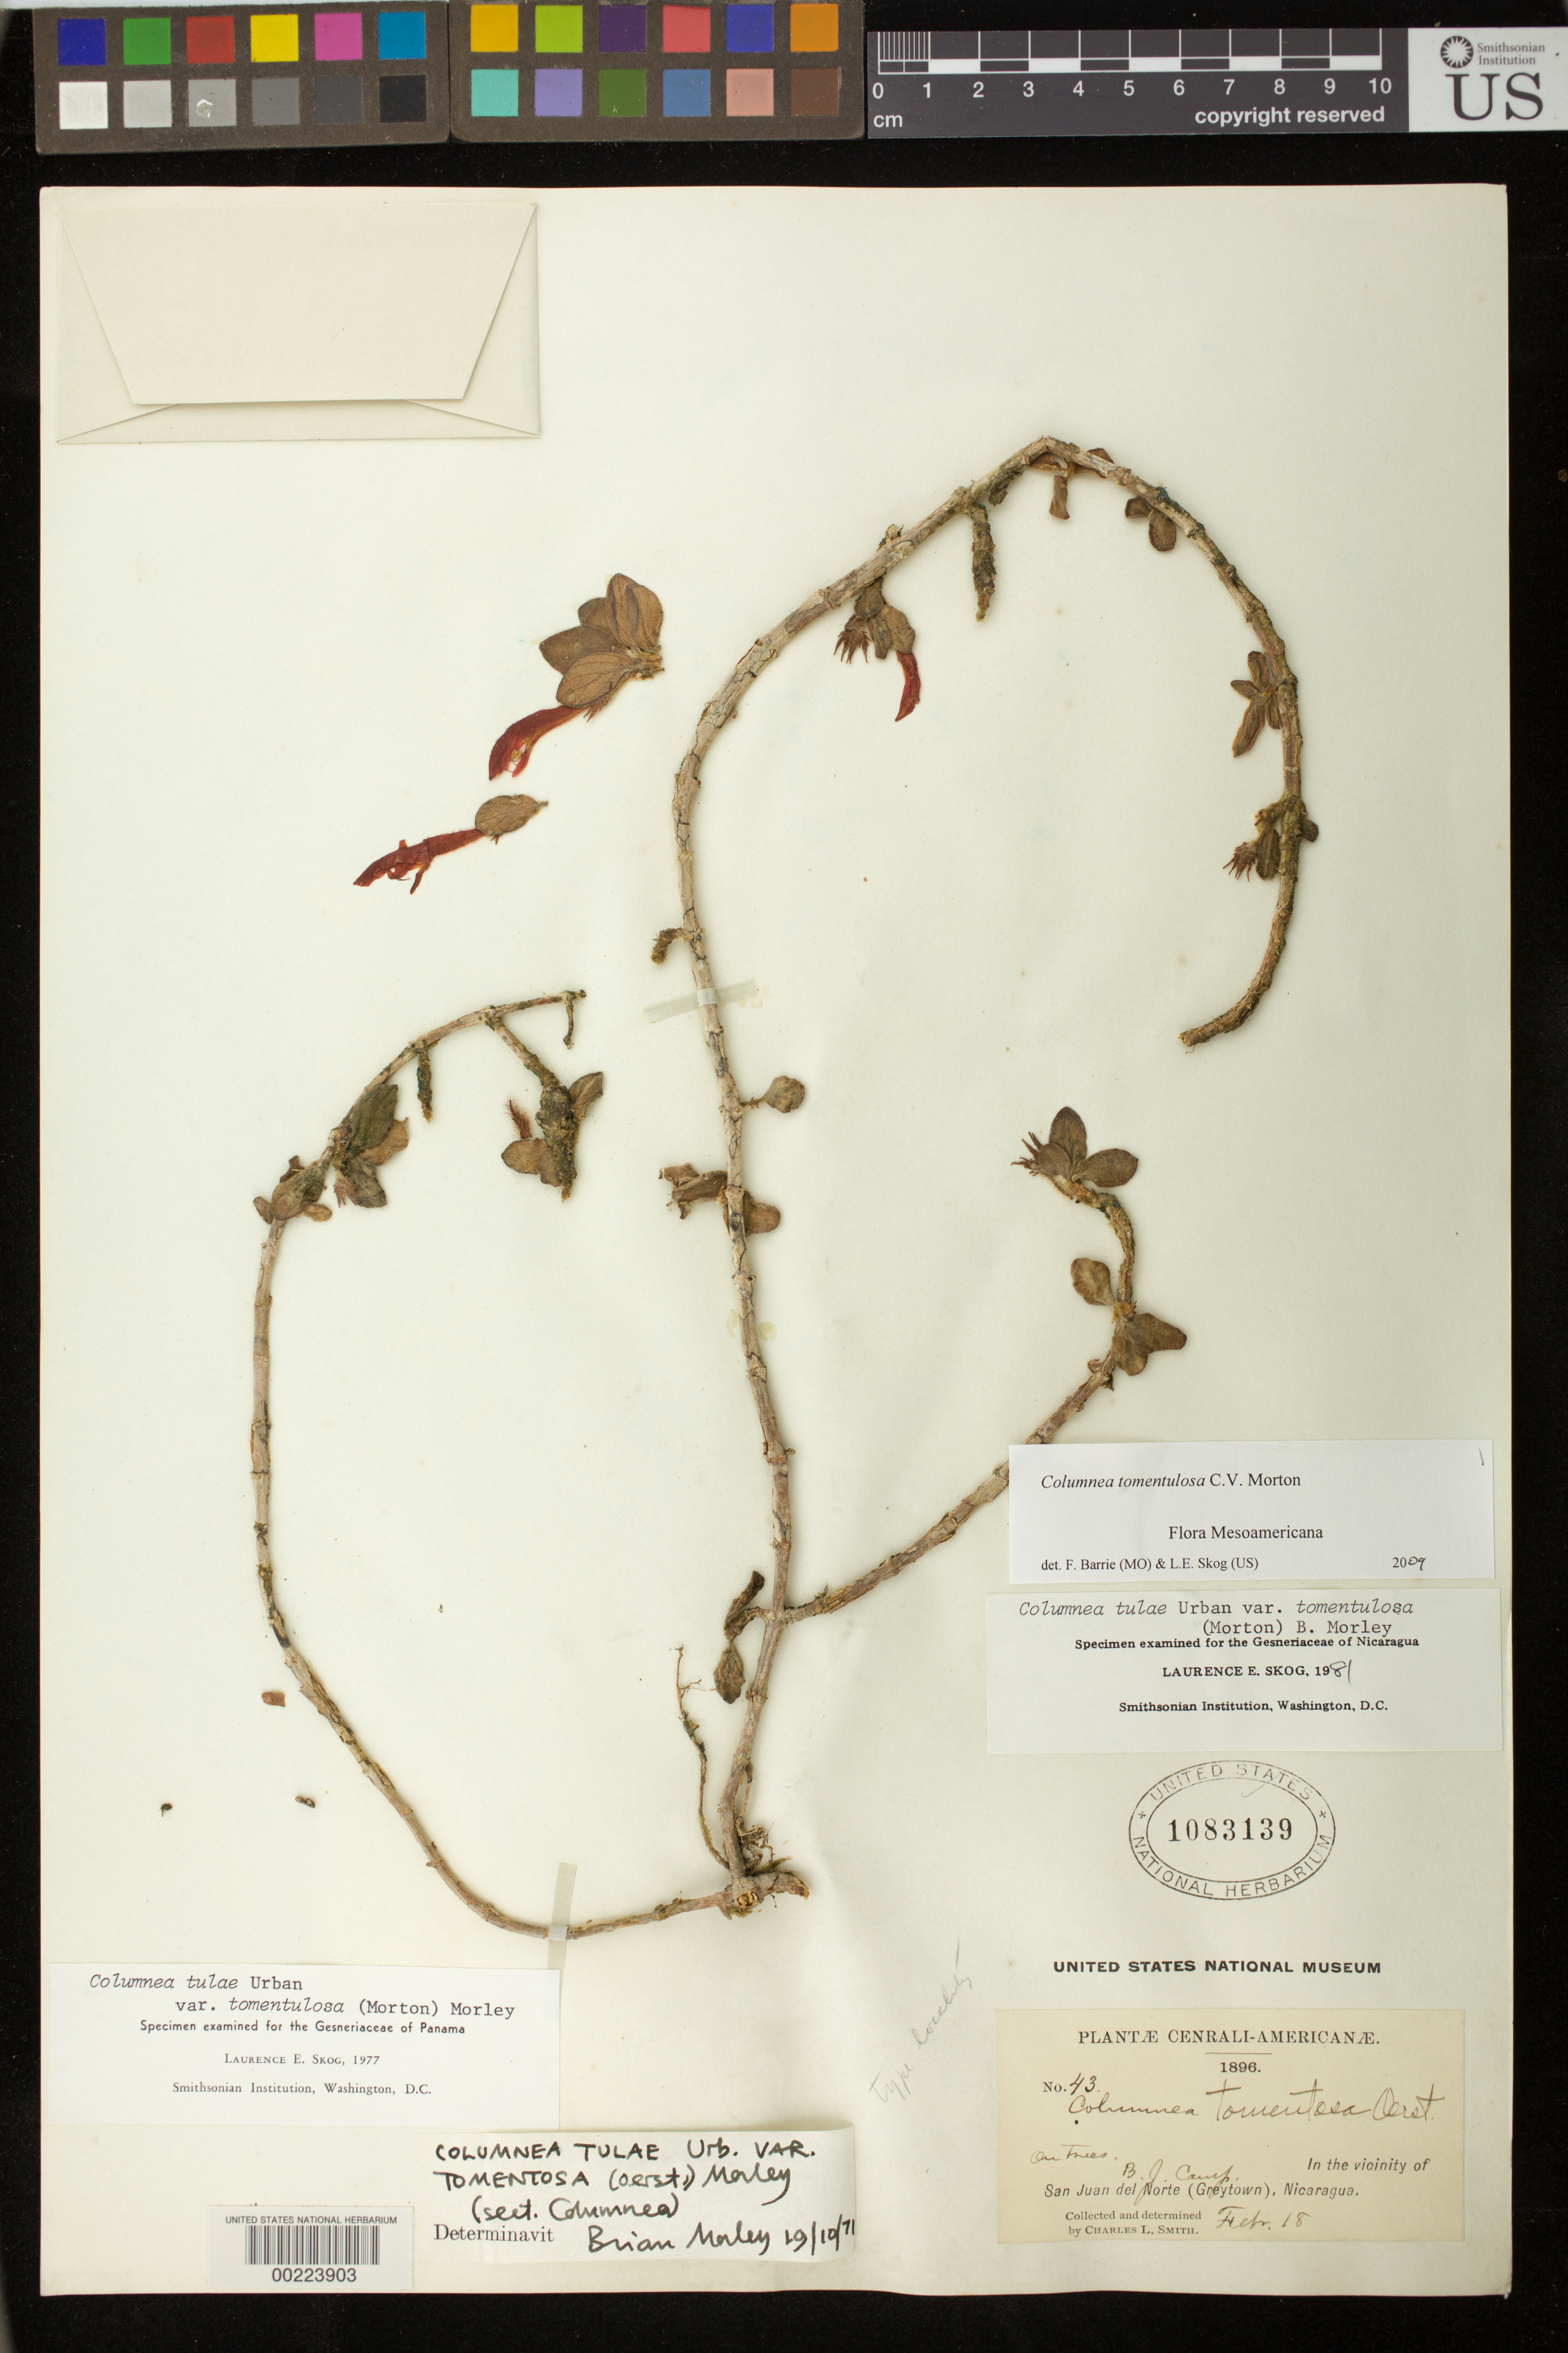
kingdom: Plantae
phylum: Tracheophyta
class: Magnoliopsida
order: Lamiales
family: Gesneriaceae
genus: Columnea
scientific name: Columnea tomentulosa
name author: C.V. Morton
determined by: Barrie, F. R.; Skog, Laurence E.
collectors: C. L. Smith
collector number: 43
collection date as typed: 18 Feb 1896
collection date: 1896-02-18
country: Nicaragua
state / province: Rio San Juan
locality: B. J. Camp, in the vicinity of San Juan del Norte (Greytown)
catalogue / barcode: US 1083139